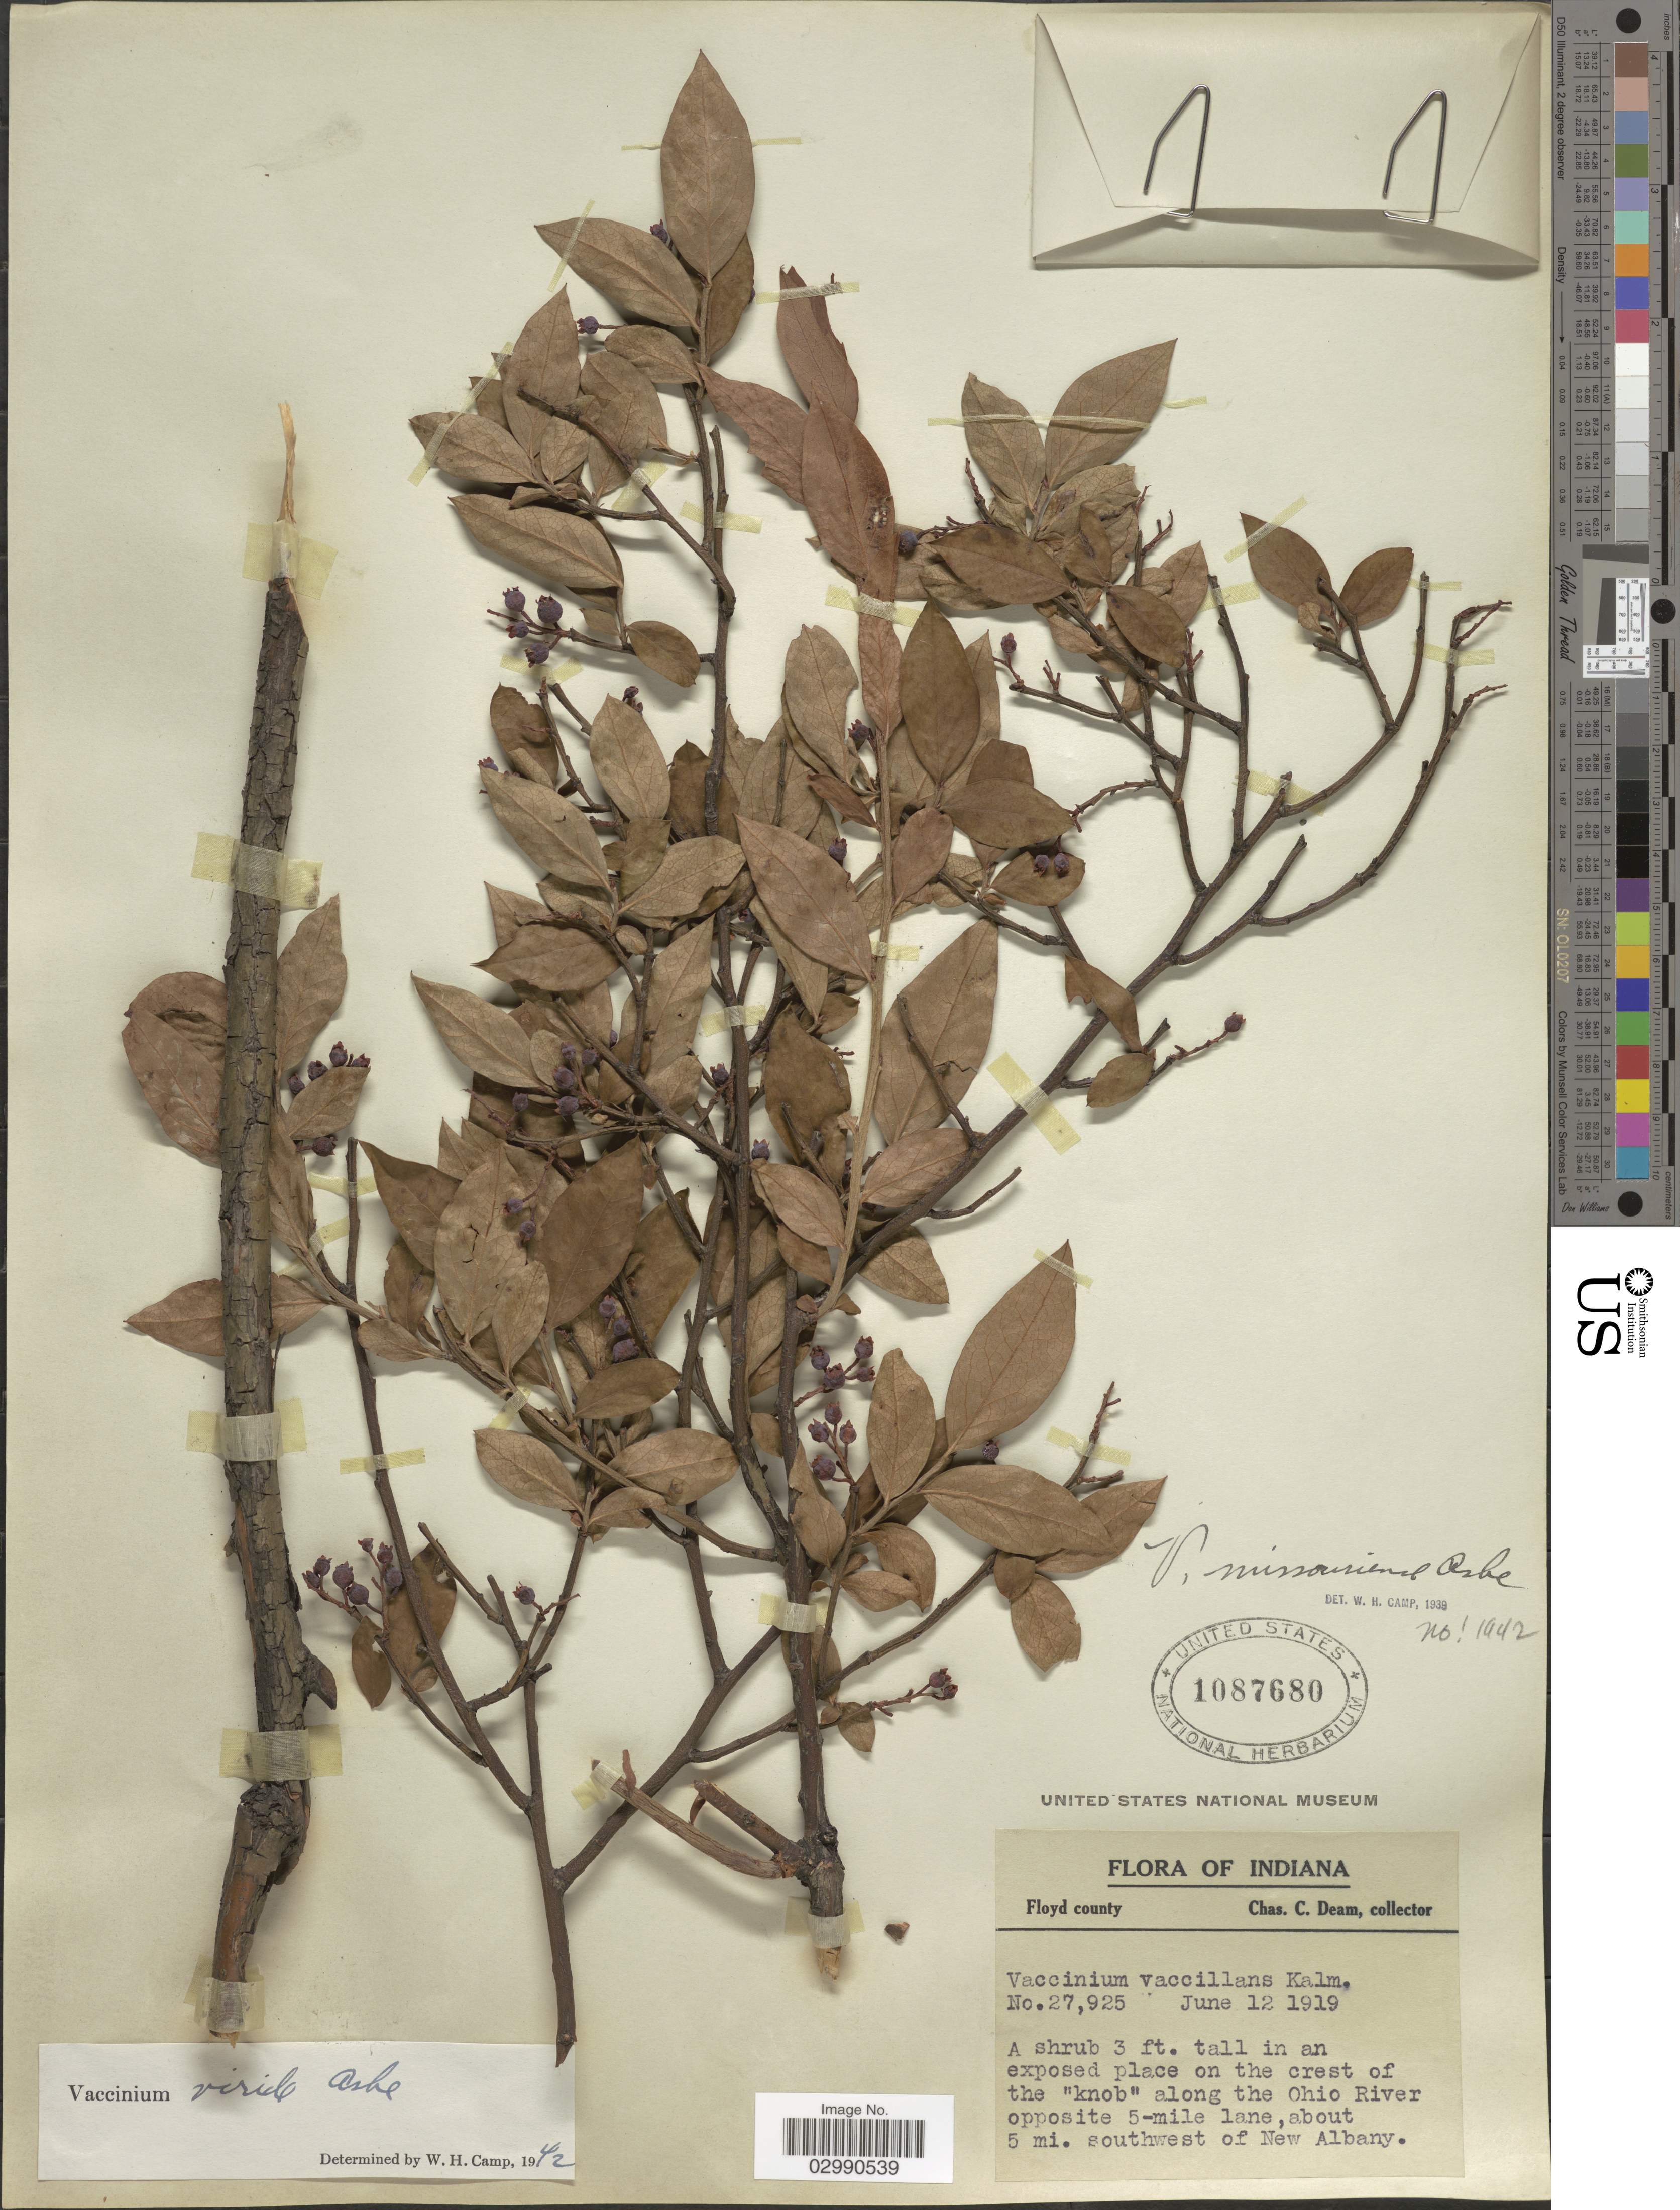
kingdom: Plantae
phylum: Tracheophyta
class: Magnoliopsida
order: Ericales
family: Ericaceae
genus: Vaccinium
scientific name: Vaccinium viride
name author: Ashe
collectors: C. C. Deam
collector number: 27925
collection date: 1919-06-12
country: United States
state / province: Indiana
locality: Along the Ohio River opposite 5-mile lane, about 5 mi. southwest of New Albany.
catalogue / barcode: US 1087680